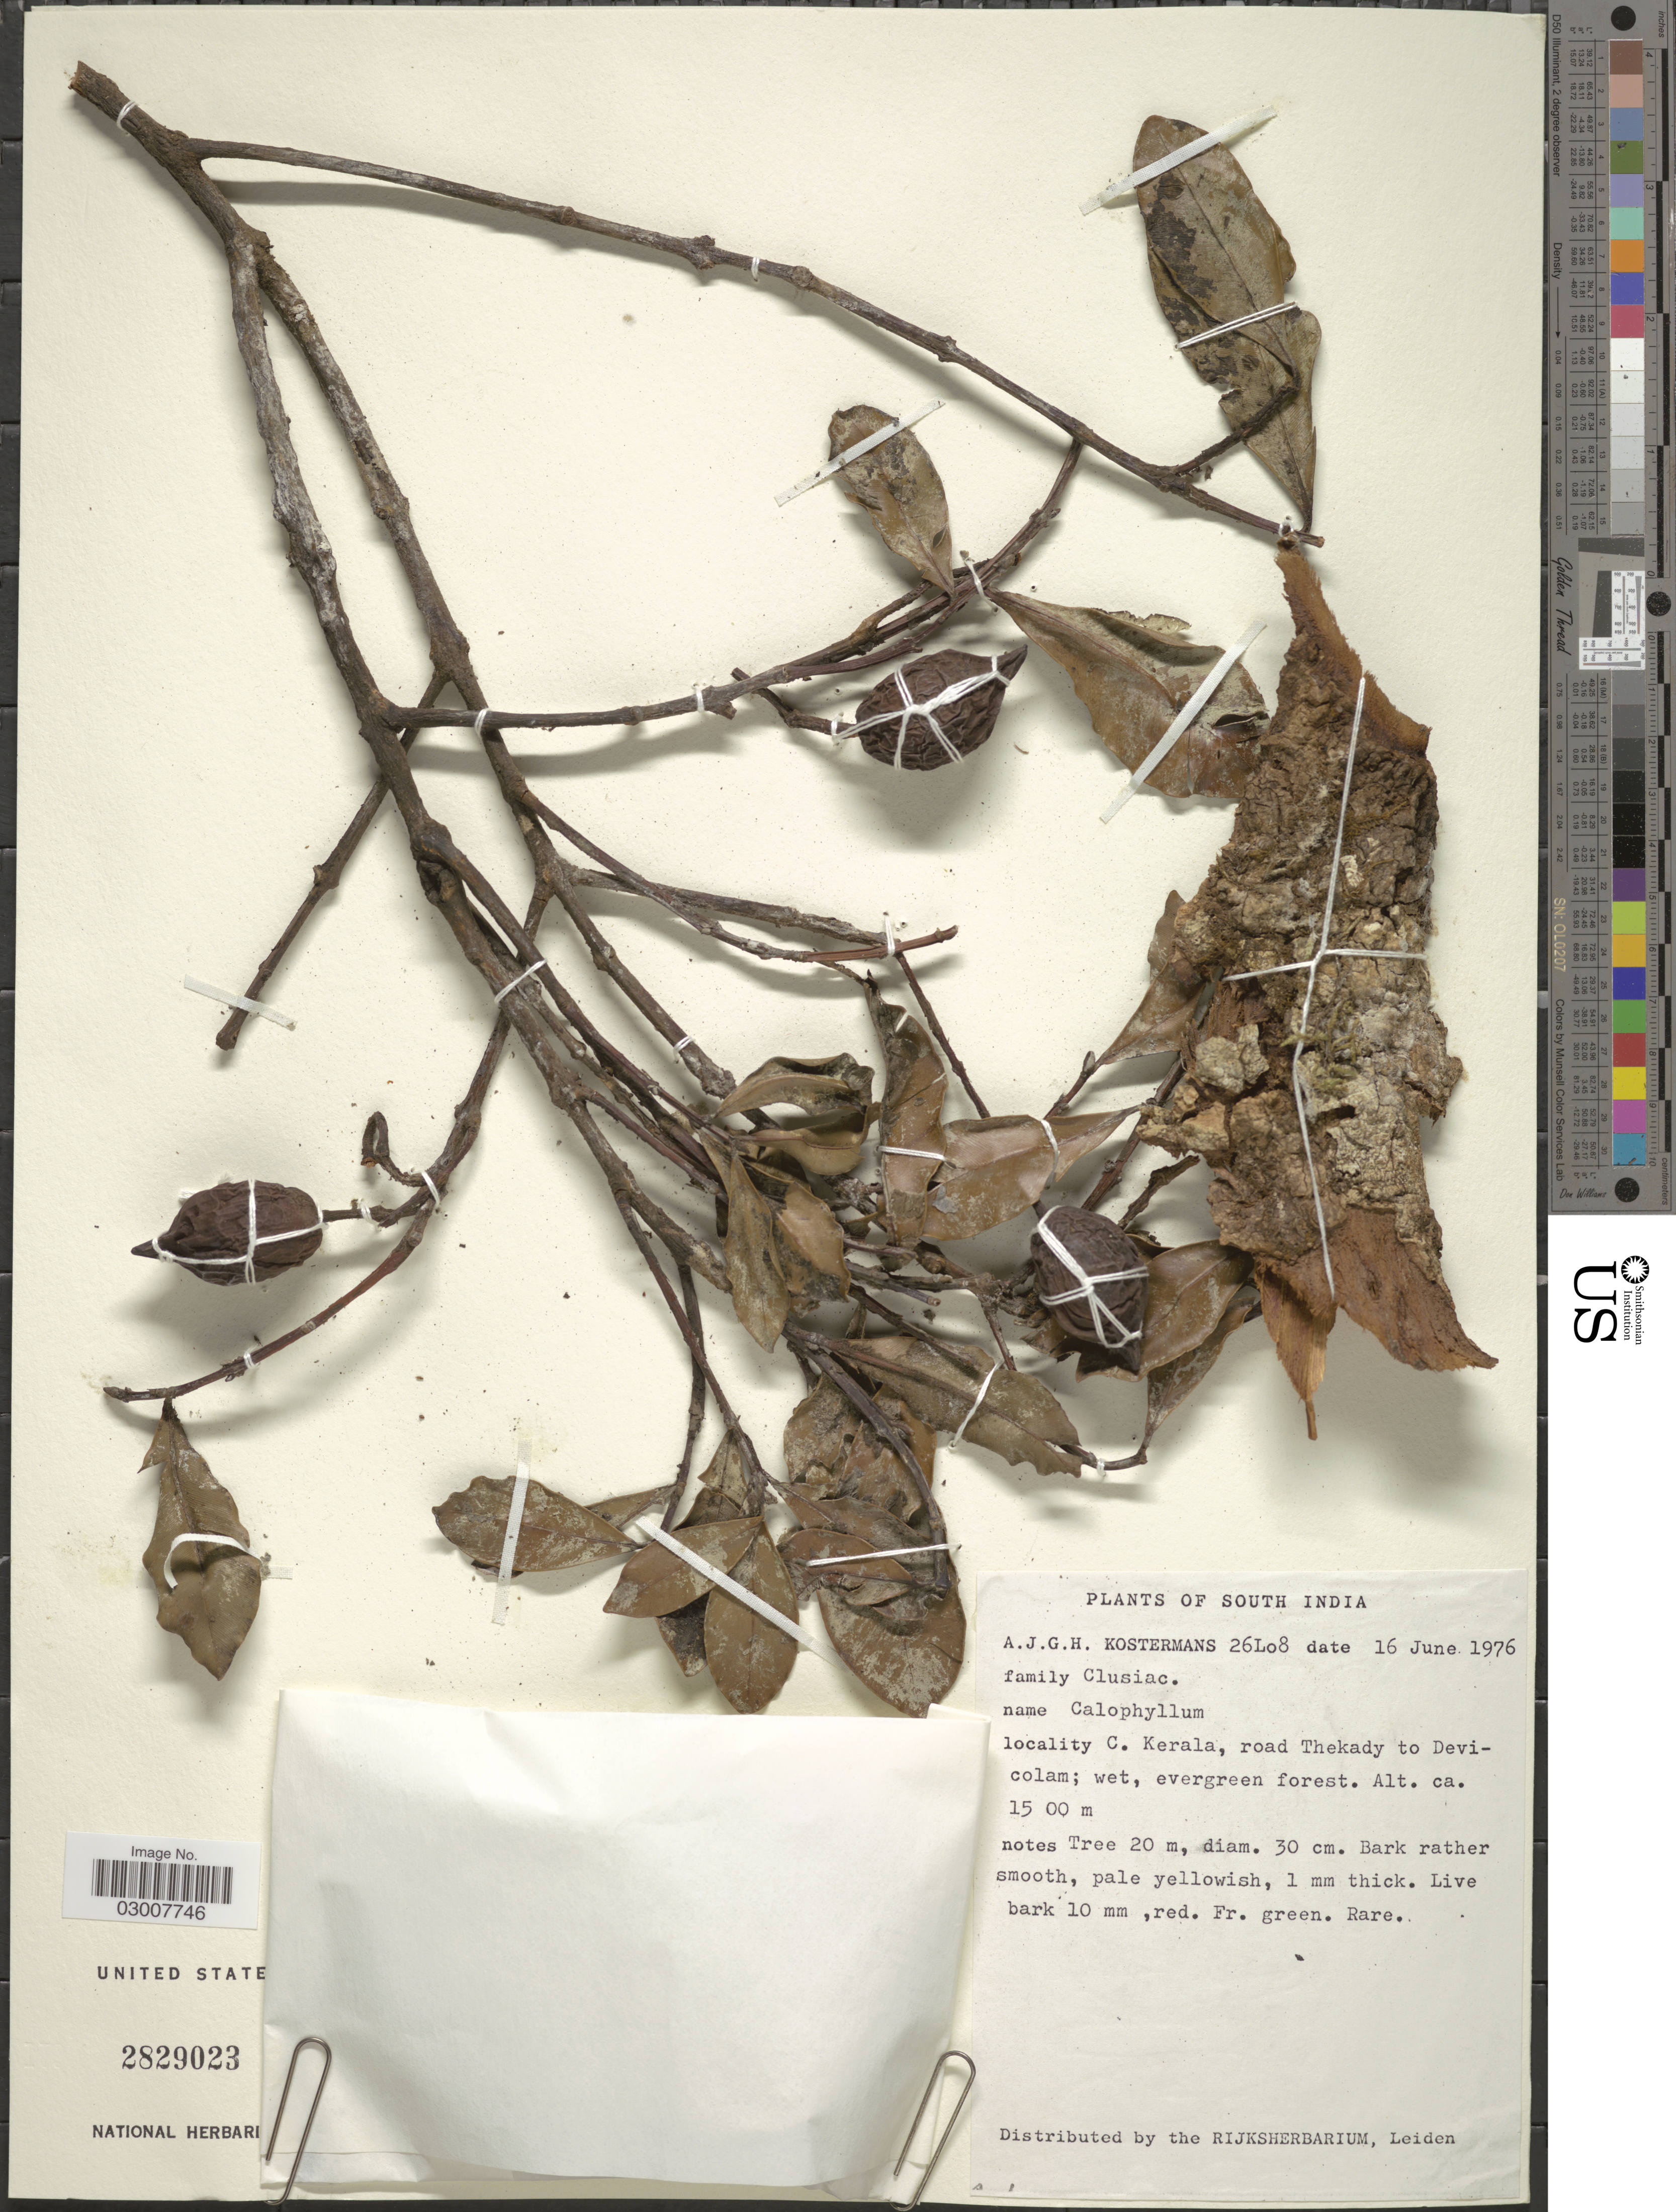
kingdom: Plantae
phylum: Tracheophyta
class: Magnoliopsida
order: Malpighiales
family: Calophyllaceae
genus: Calophyllum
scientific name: Calophyllum sp.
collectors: A. J. G. Kostermans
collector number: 26Lo8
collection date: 1976-06-16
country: India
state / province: Kerala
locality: South India. C. Kerala, road Thekady to Devicolam.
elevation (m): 1500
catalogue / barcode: US 2829023